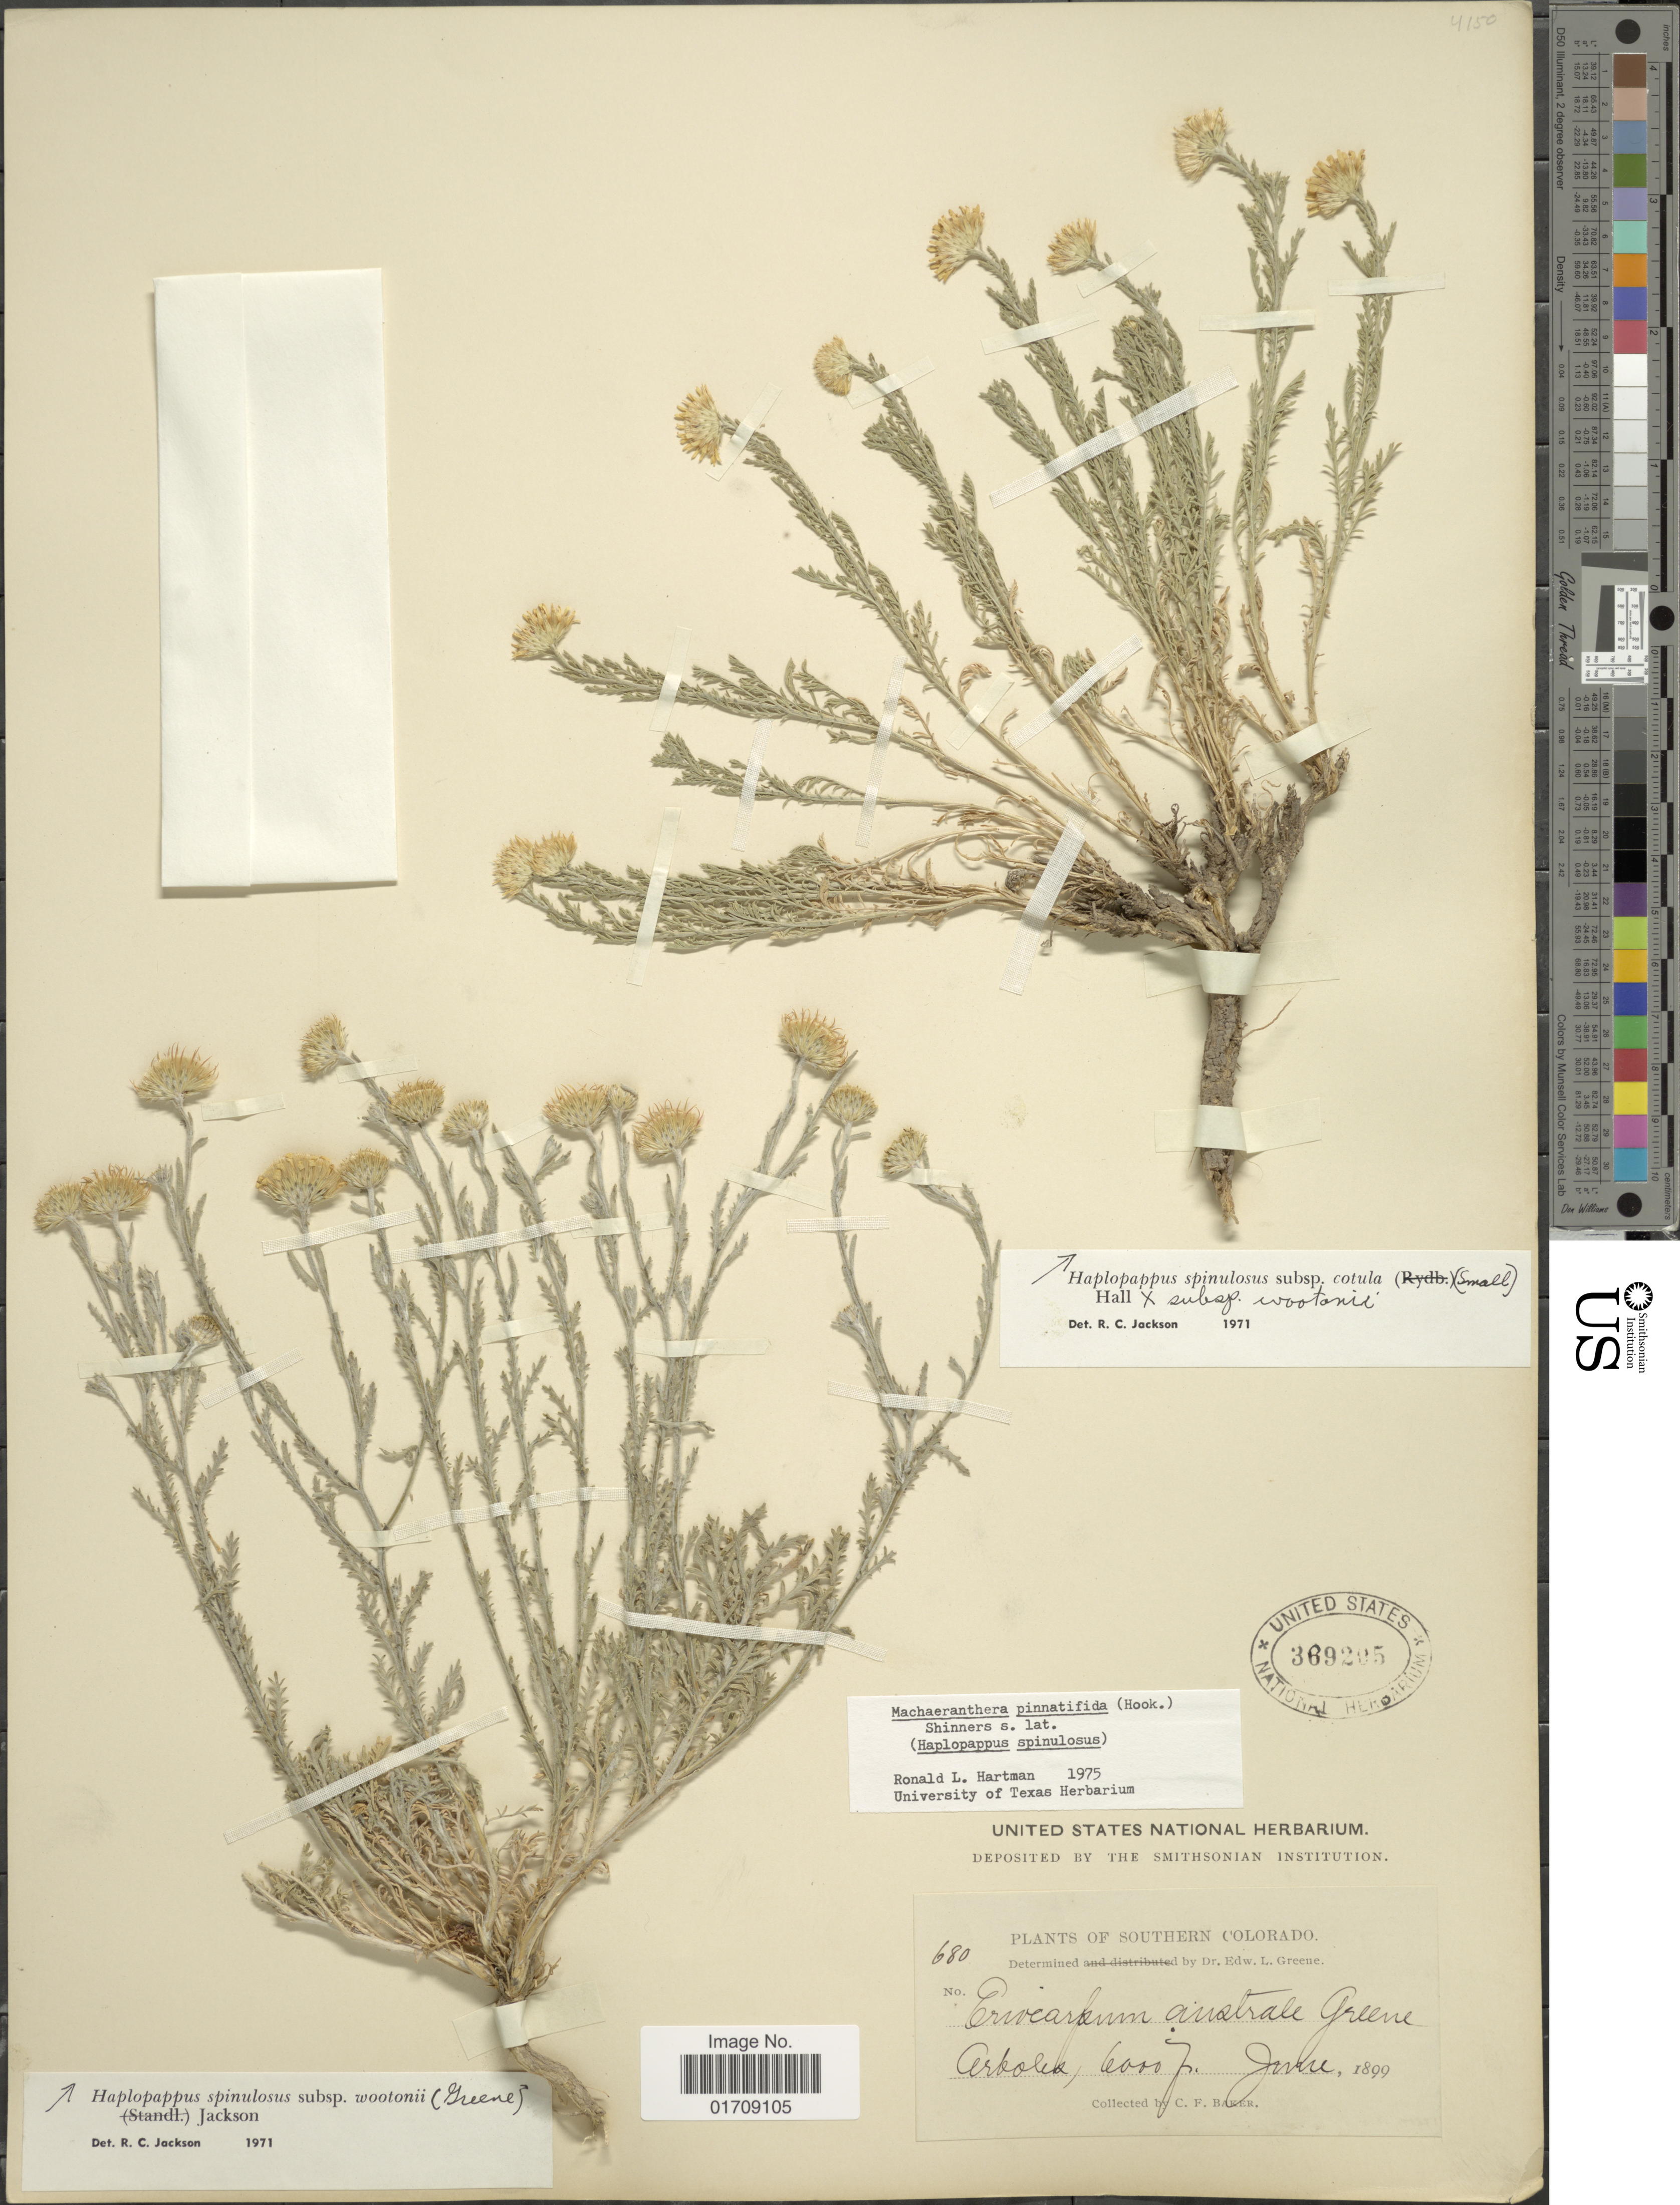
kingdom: Plantae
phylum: Tracheophyta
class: Magnoliopsida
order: Asterales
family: Asteraceae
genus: Machaeranthera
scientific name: Machaeranthera pinnatifida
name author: (Hook.) Shinners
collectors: C. F. Baker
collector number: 680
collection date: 1899-06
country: United States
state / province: Colorado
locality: Southern Colorado, Arboles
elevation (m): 1829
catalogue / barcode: US 369205